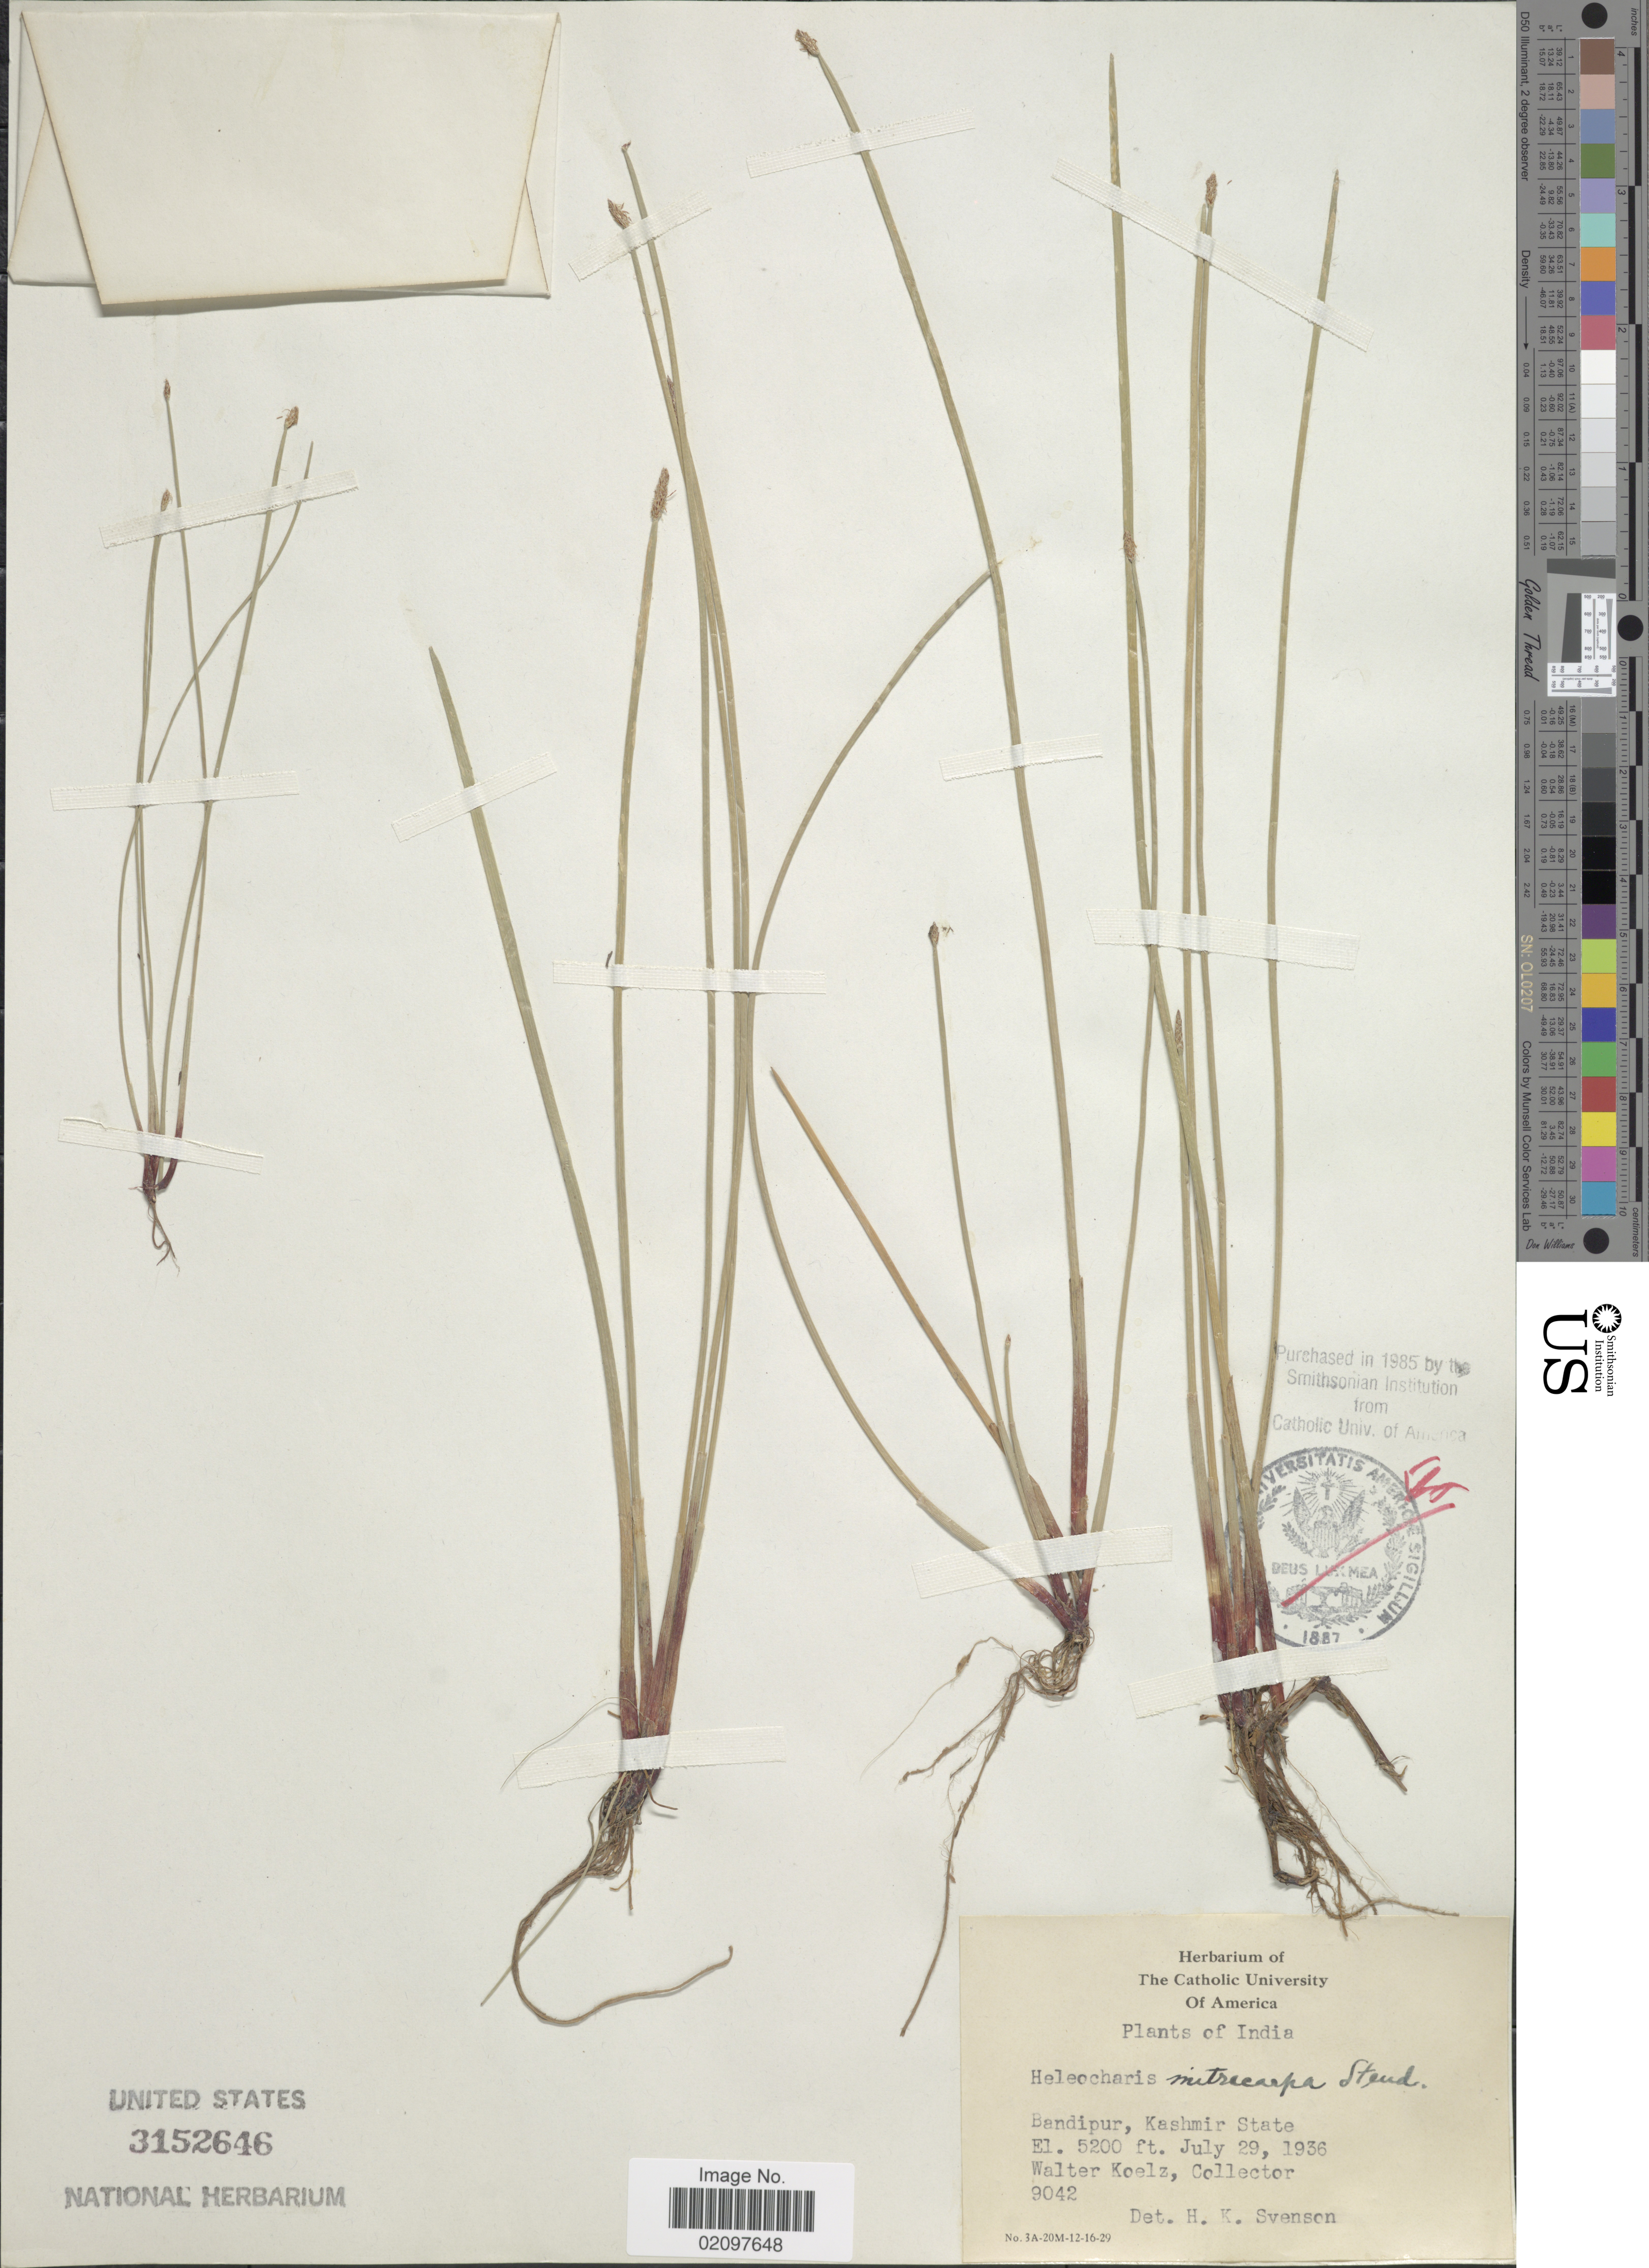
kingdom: Plantae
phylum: Tracheophyta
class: Liliopsida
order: Poales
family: Cyperaceae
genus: Eleocharis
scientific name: Eleocharis mitracarpa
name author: Steud.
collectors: W. N. Koelz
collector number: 9042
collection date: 1936-07-29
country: India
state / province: Jammu and Kashmir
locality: Bandipur, Kashmir State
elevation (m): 1585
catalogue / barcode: US 3152646